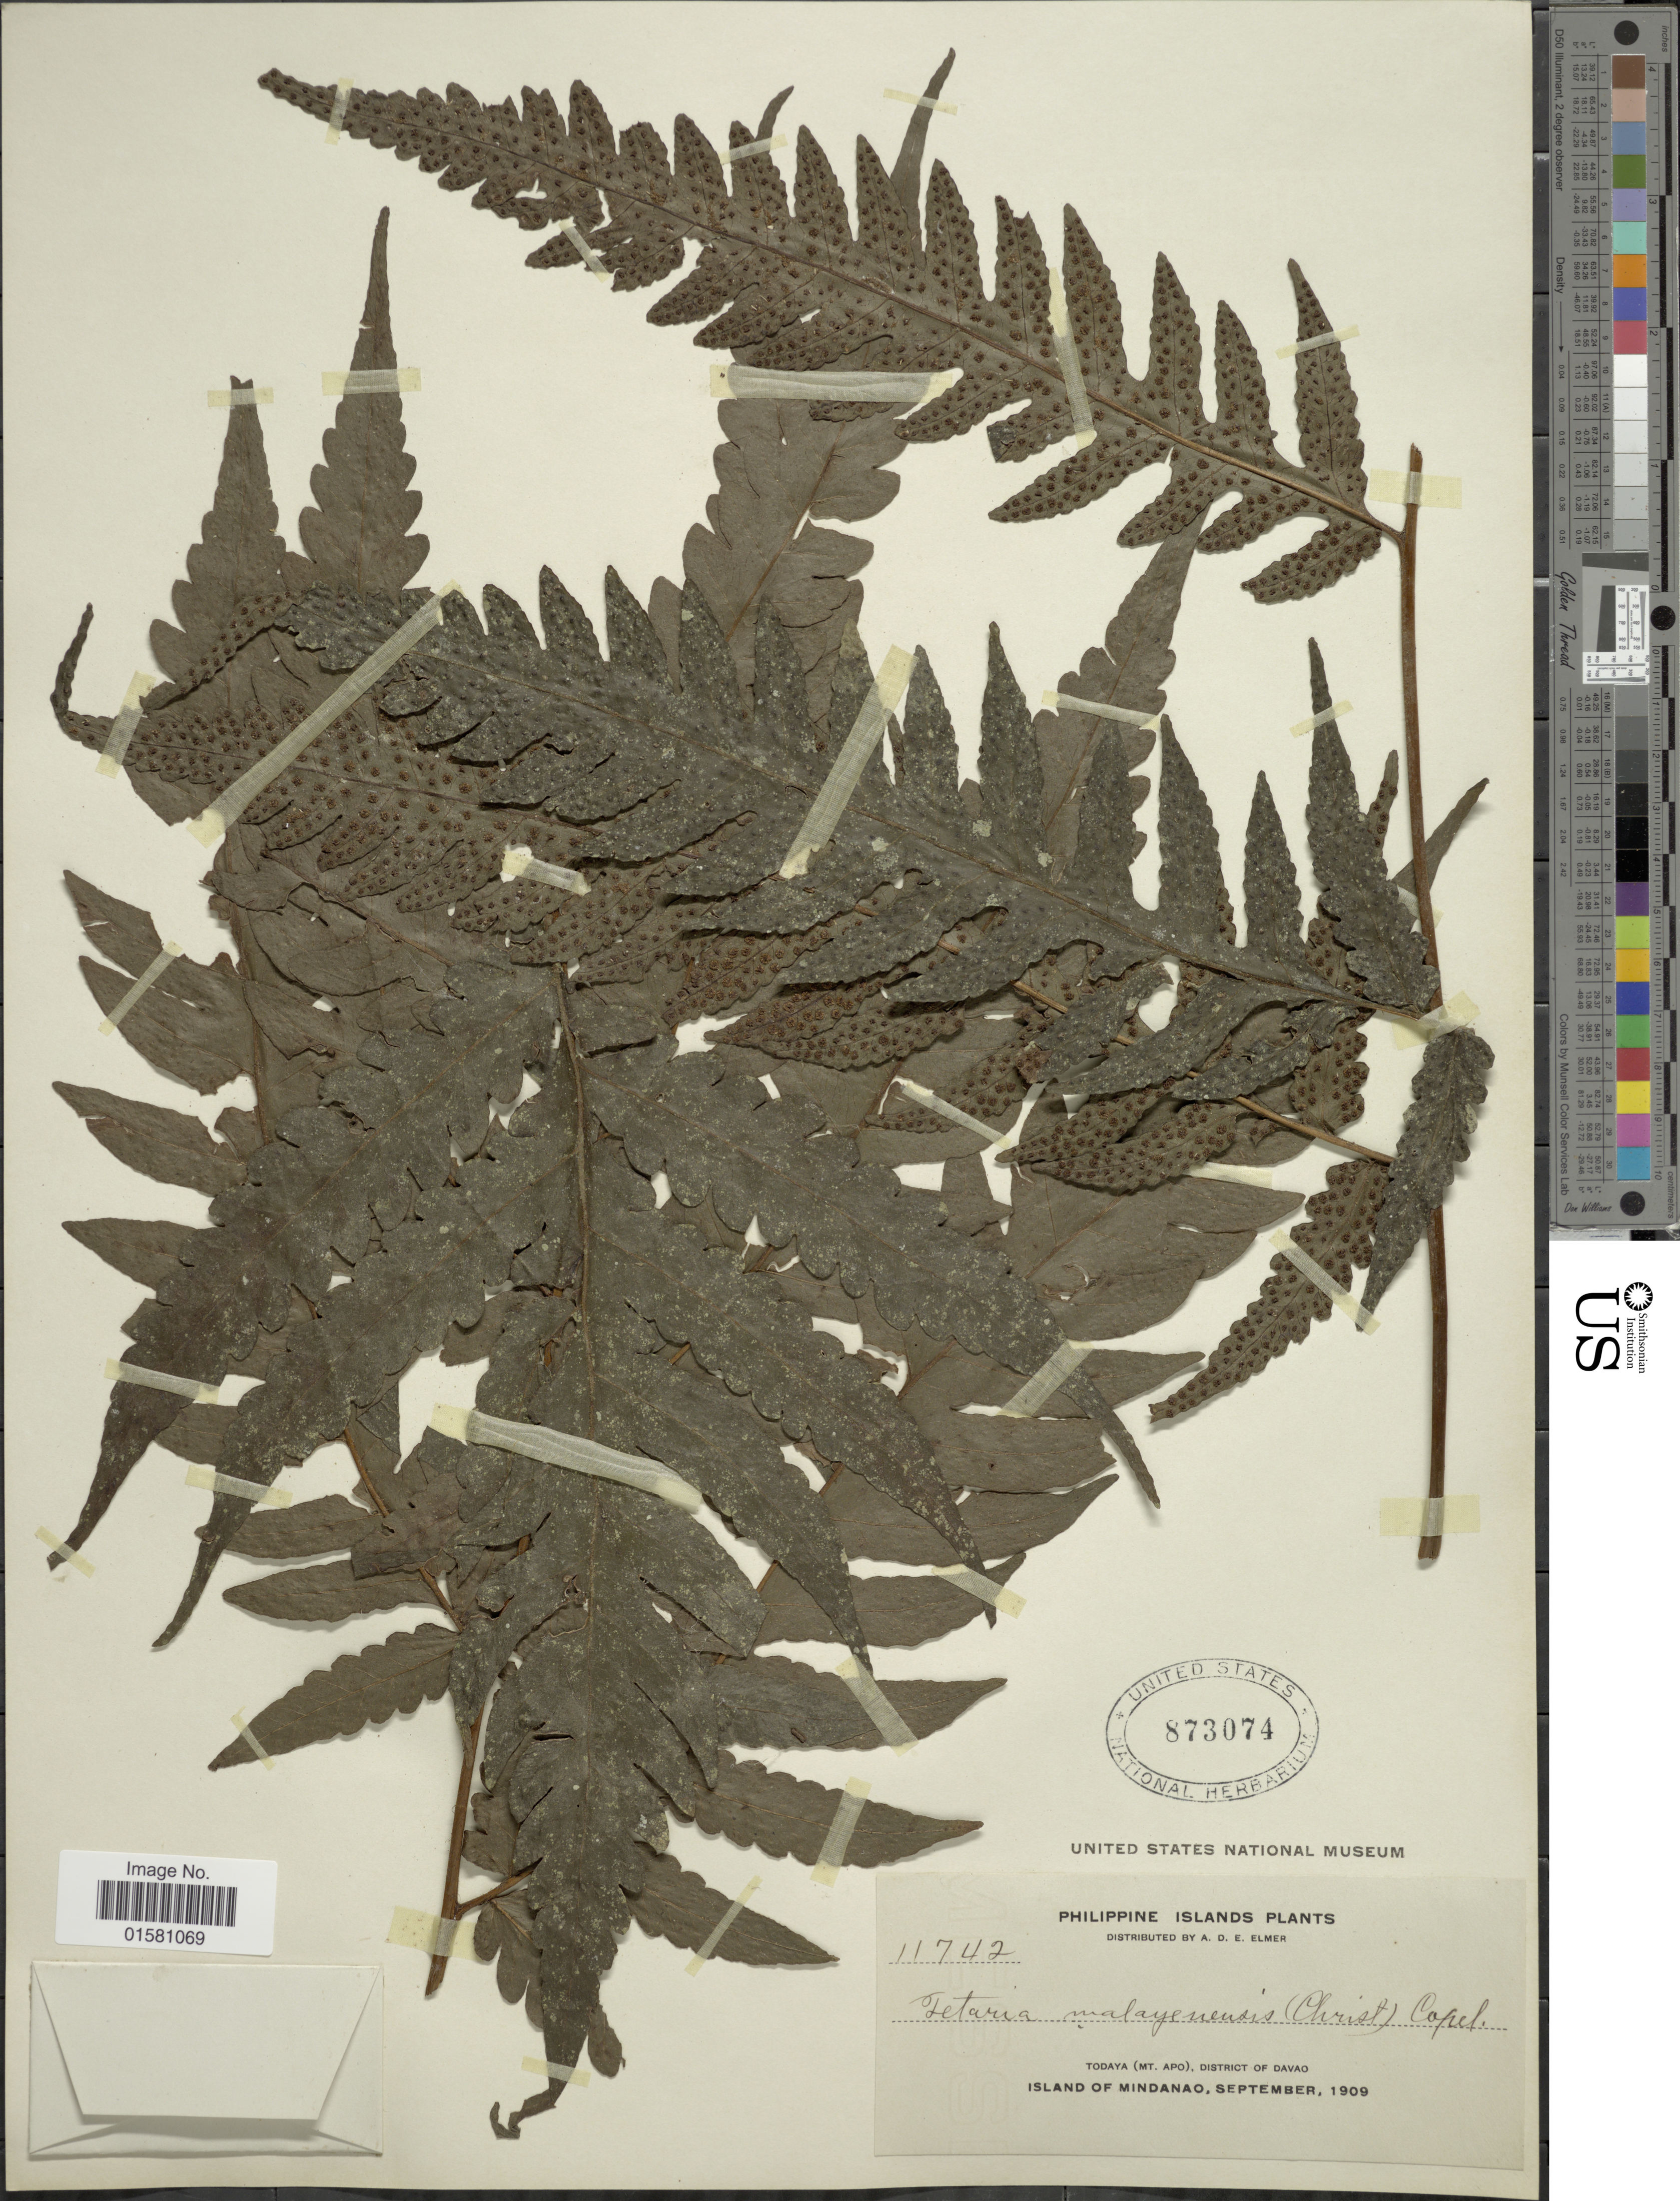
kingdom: Plantae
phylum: Tracheophyta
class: Polypodiopsida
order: Polypodiales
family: Tectariaceae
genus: Tectaria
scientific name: Tectaria griffithii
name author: (Baker) C. Chr.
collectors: A. D. E. Elmer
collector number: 11742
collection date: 1909-09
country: Philippines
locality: Todaya ( Mt, Apo), District of Davao, Island of Mindanao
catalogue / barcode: US 873074